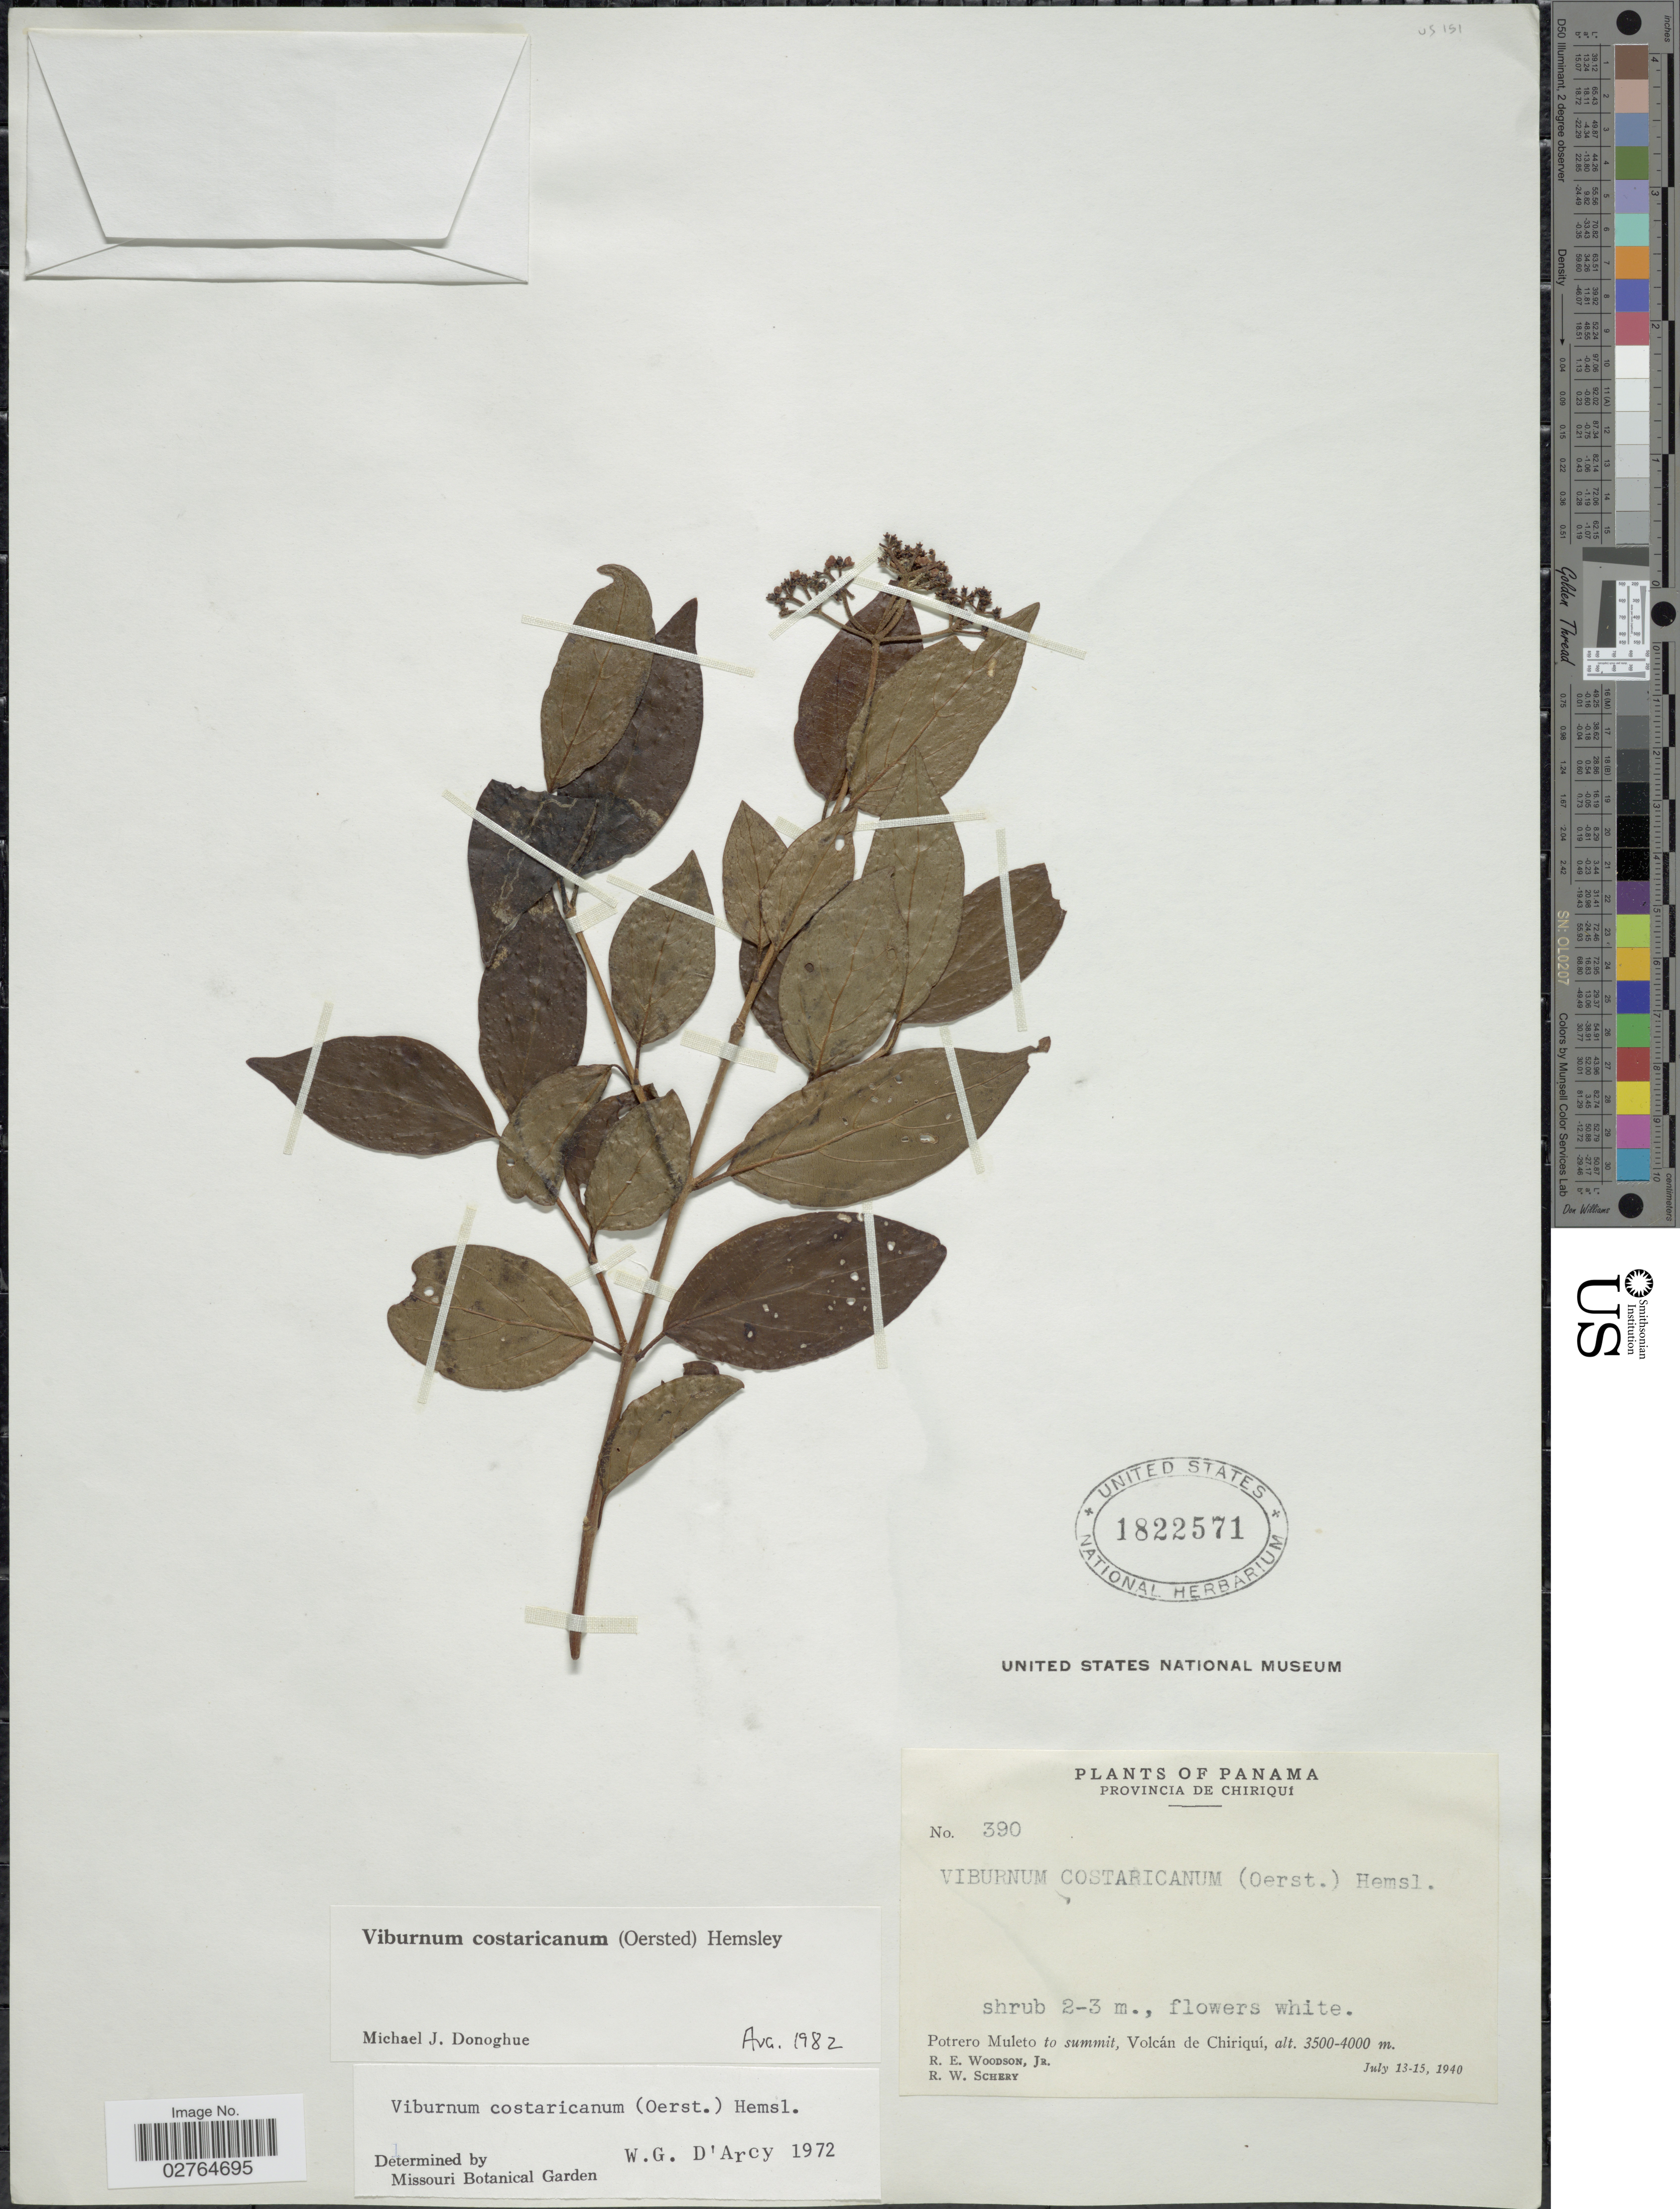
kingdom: Plantae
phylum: Tracheophyta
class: Magnoliopsida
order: Dipsacales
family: Viburnaceae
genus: Viburnum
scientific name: Viburnum costaricanum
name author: (Oerst.) Hemsl.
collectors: R. E. Woodson & R. W. Schery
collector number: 390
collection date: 1940-07-13/1940-07-15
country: Panama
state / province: Chiriqui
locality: Potrero Muleto to summit, Volcán de Chiriquí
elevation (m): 3500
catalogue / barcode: US 1822571